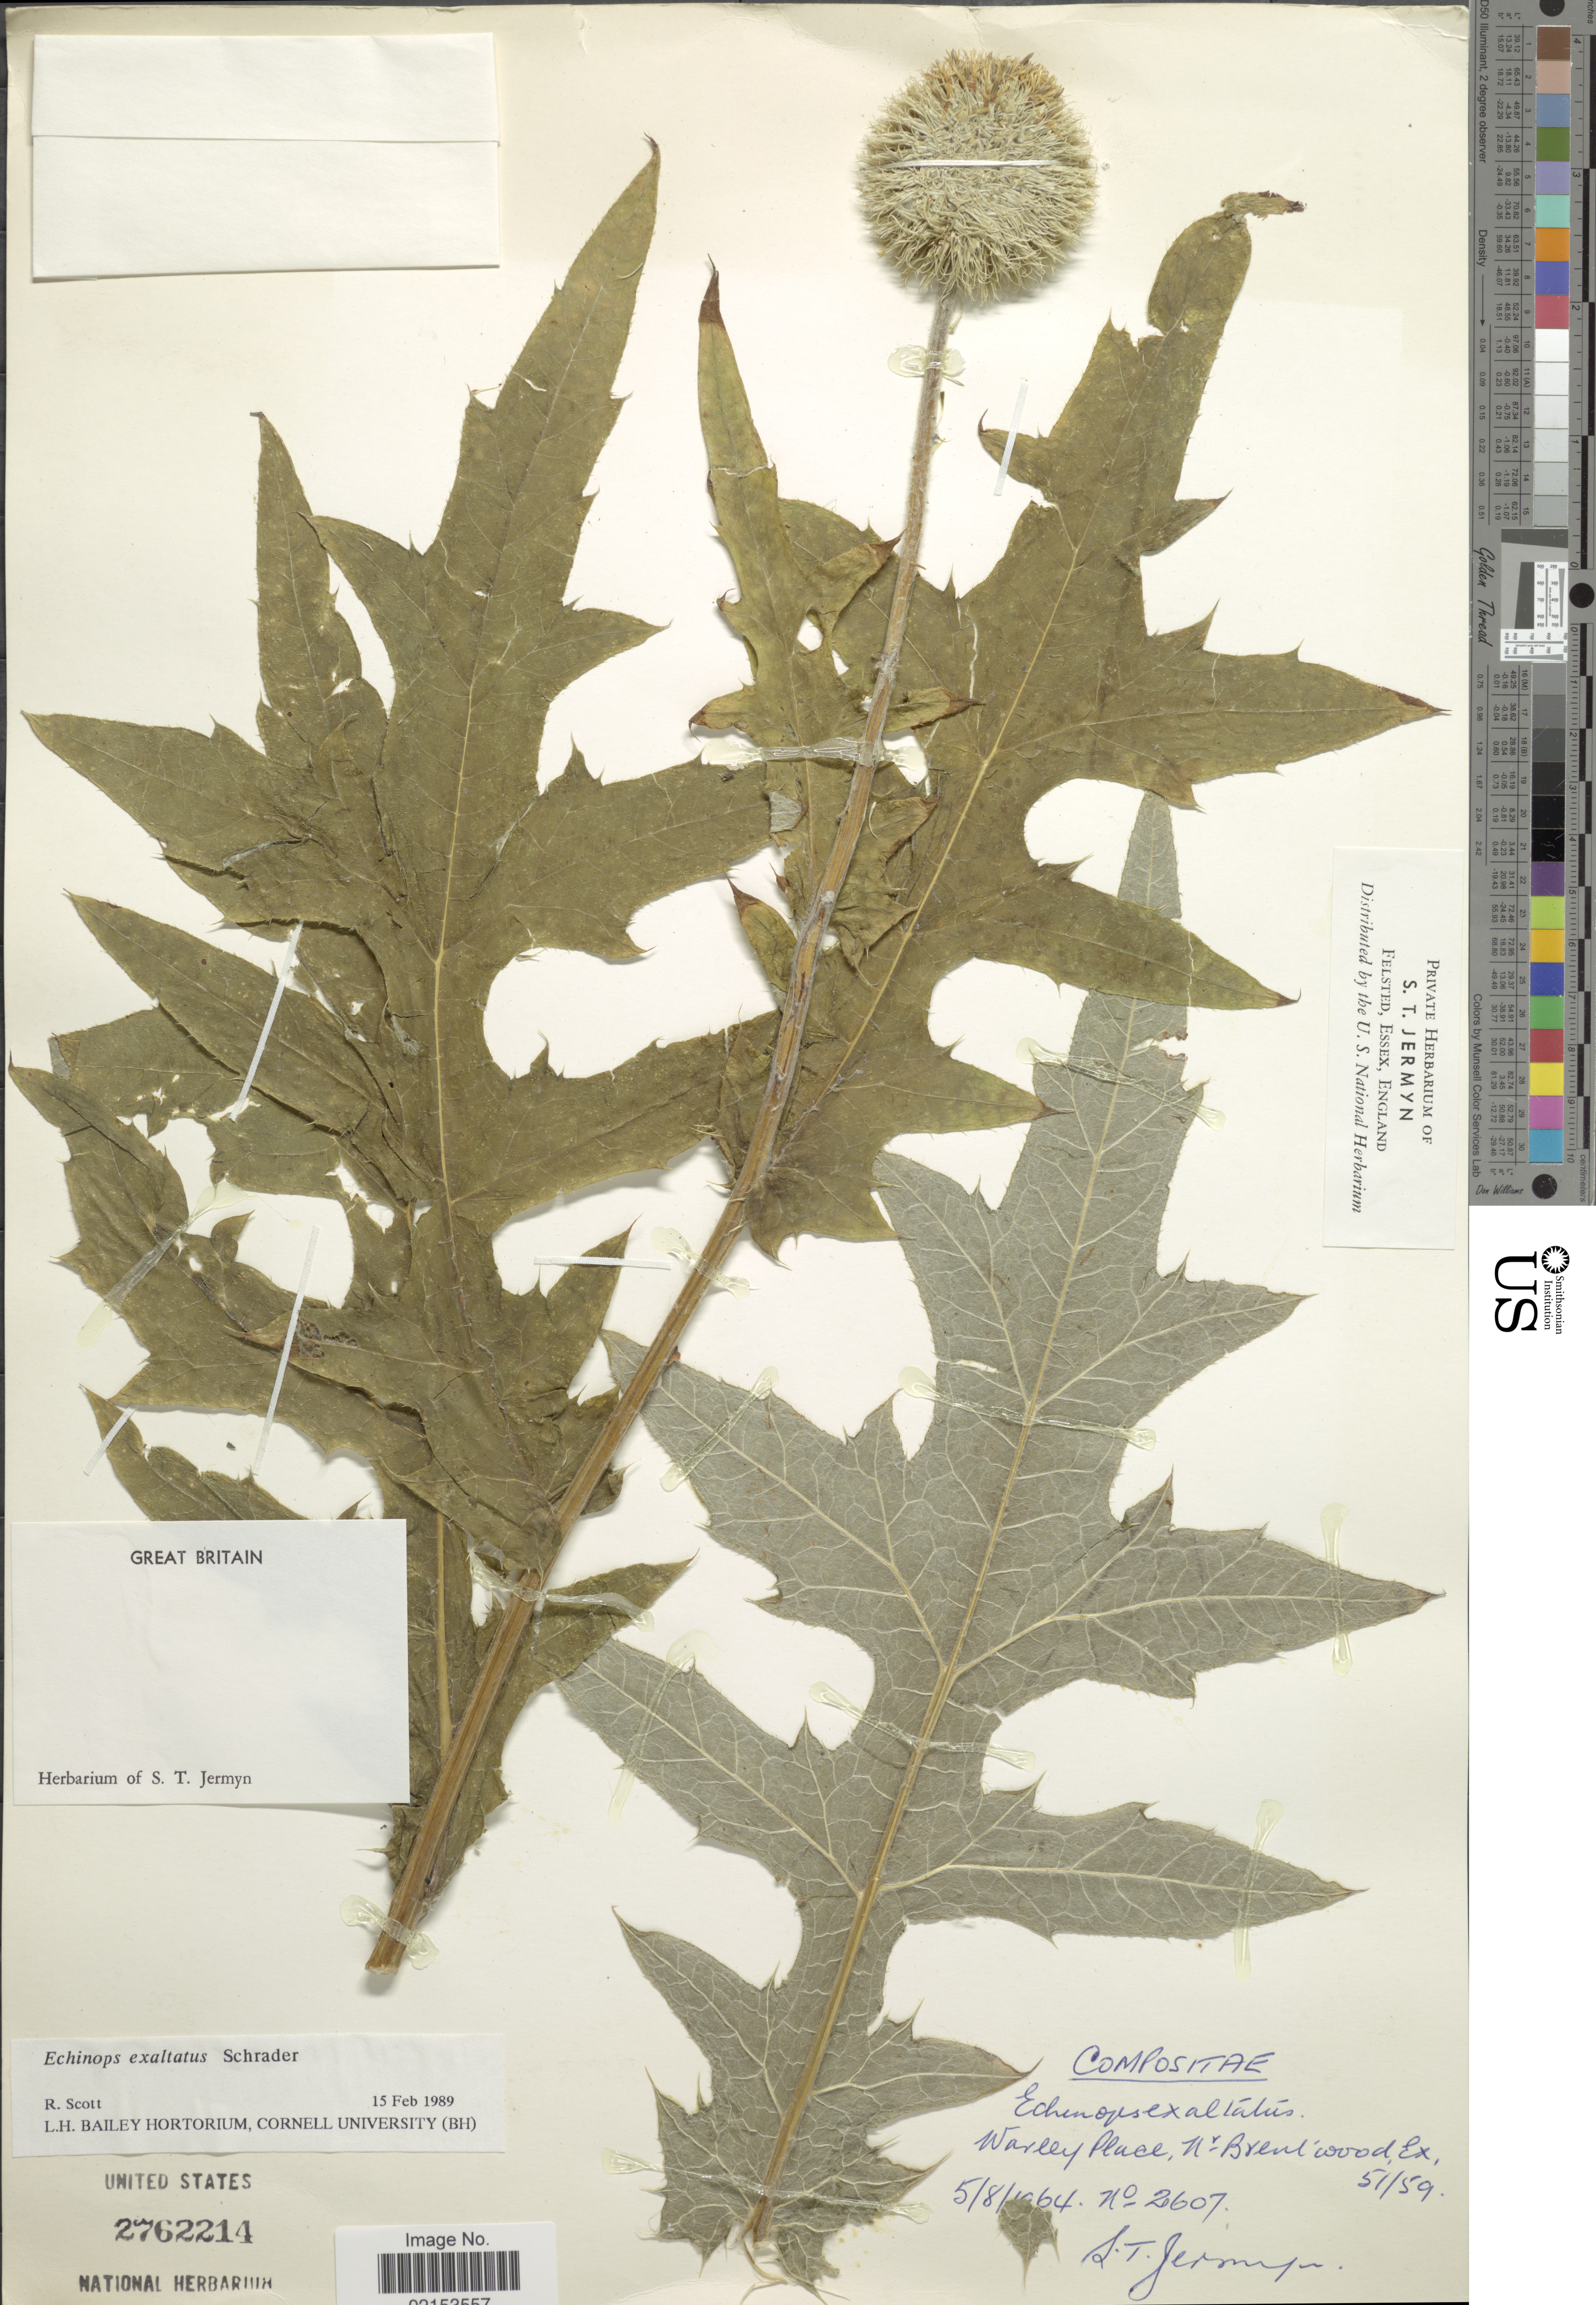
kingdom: Plantae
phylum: Tracheophyta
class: Magnoliopsida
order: Asterales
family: Asteraceae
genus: Echinops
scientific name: Echinops exaltatus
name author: Schrad.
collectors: S. Jermyn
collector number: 2607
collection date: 1964-08-05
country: United Kingdom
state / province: England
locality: Warley Place, N. v. Brentwood, Ex. Great Britain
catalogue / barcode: US 2762214